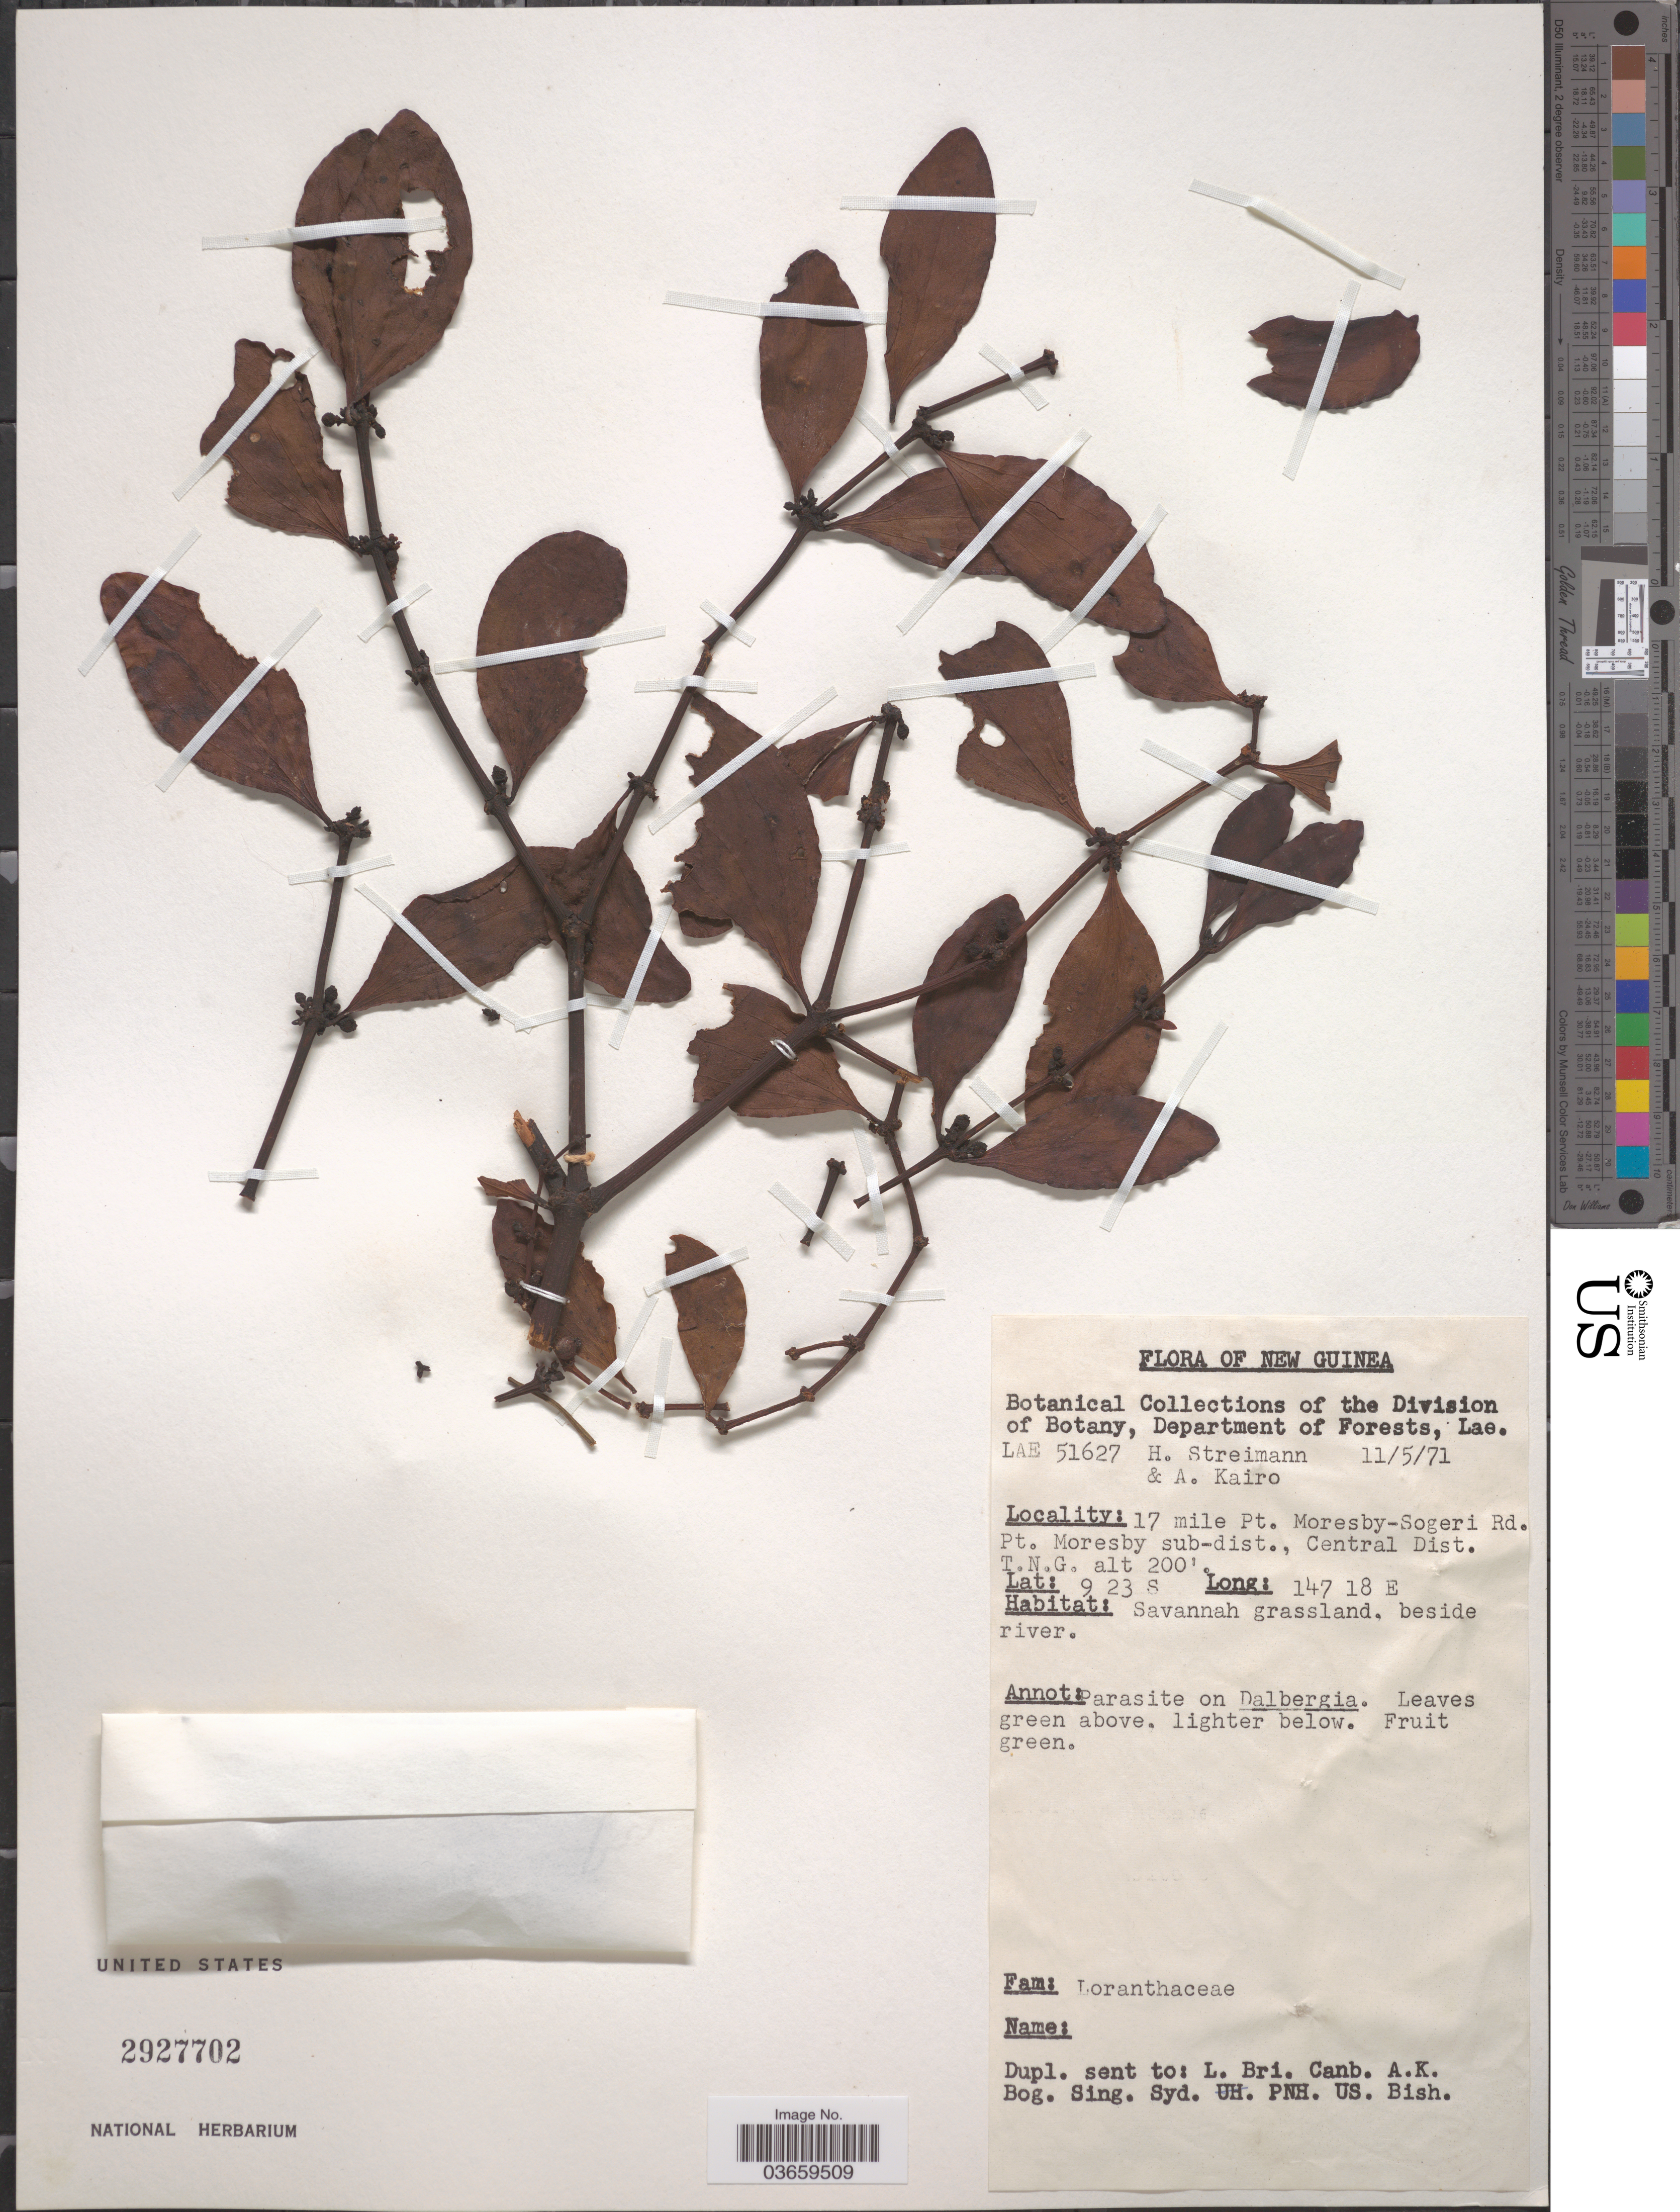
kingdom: Plantae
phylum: Tracheophyta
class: Magnoliopsida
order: Santalales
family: Loranthaceae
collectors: H. Streimann & A. Kairo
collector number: LAE 51627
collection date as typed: Transcribed d/m/y: 11/5/71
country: Papua New Guinea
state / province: Central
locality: New Guinea. 17 mile Pt. Moresby-Sogeri Rd. Pt. Moresby sub-dist., Central Dist. T.N.G.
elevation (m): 61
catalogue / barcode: US 2927702